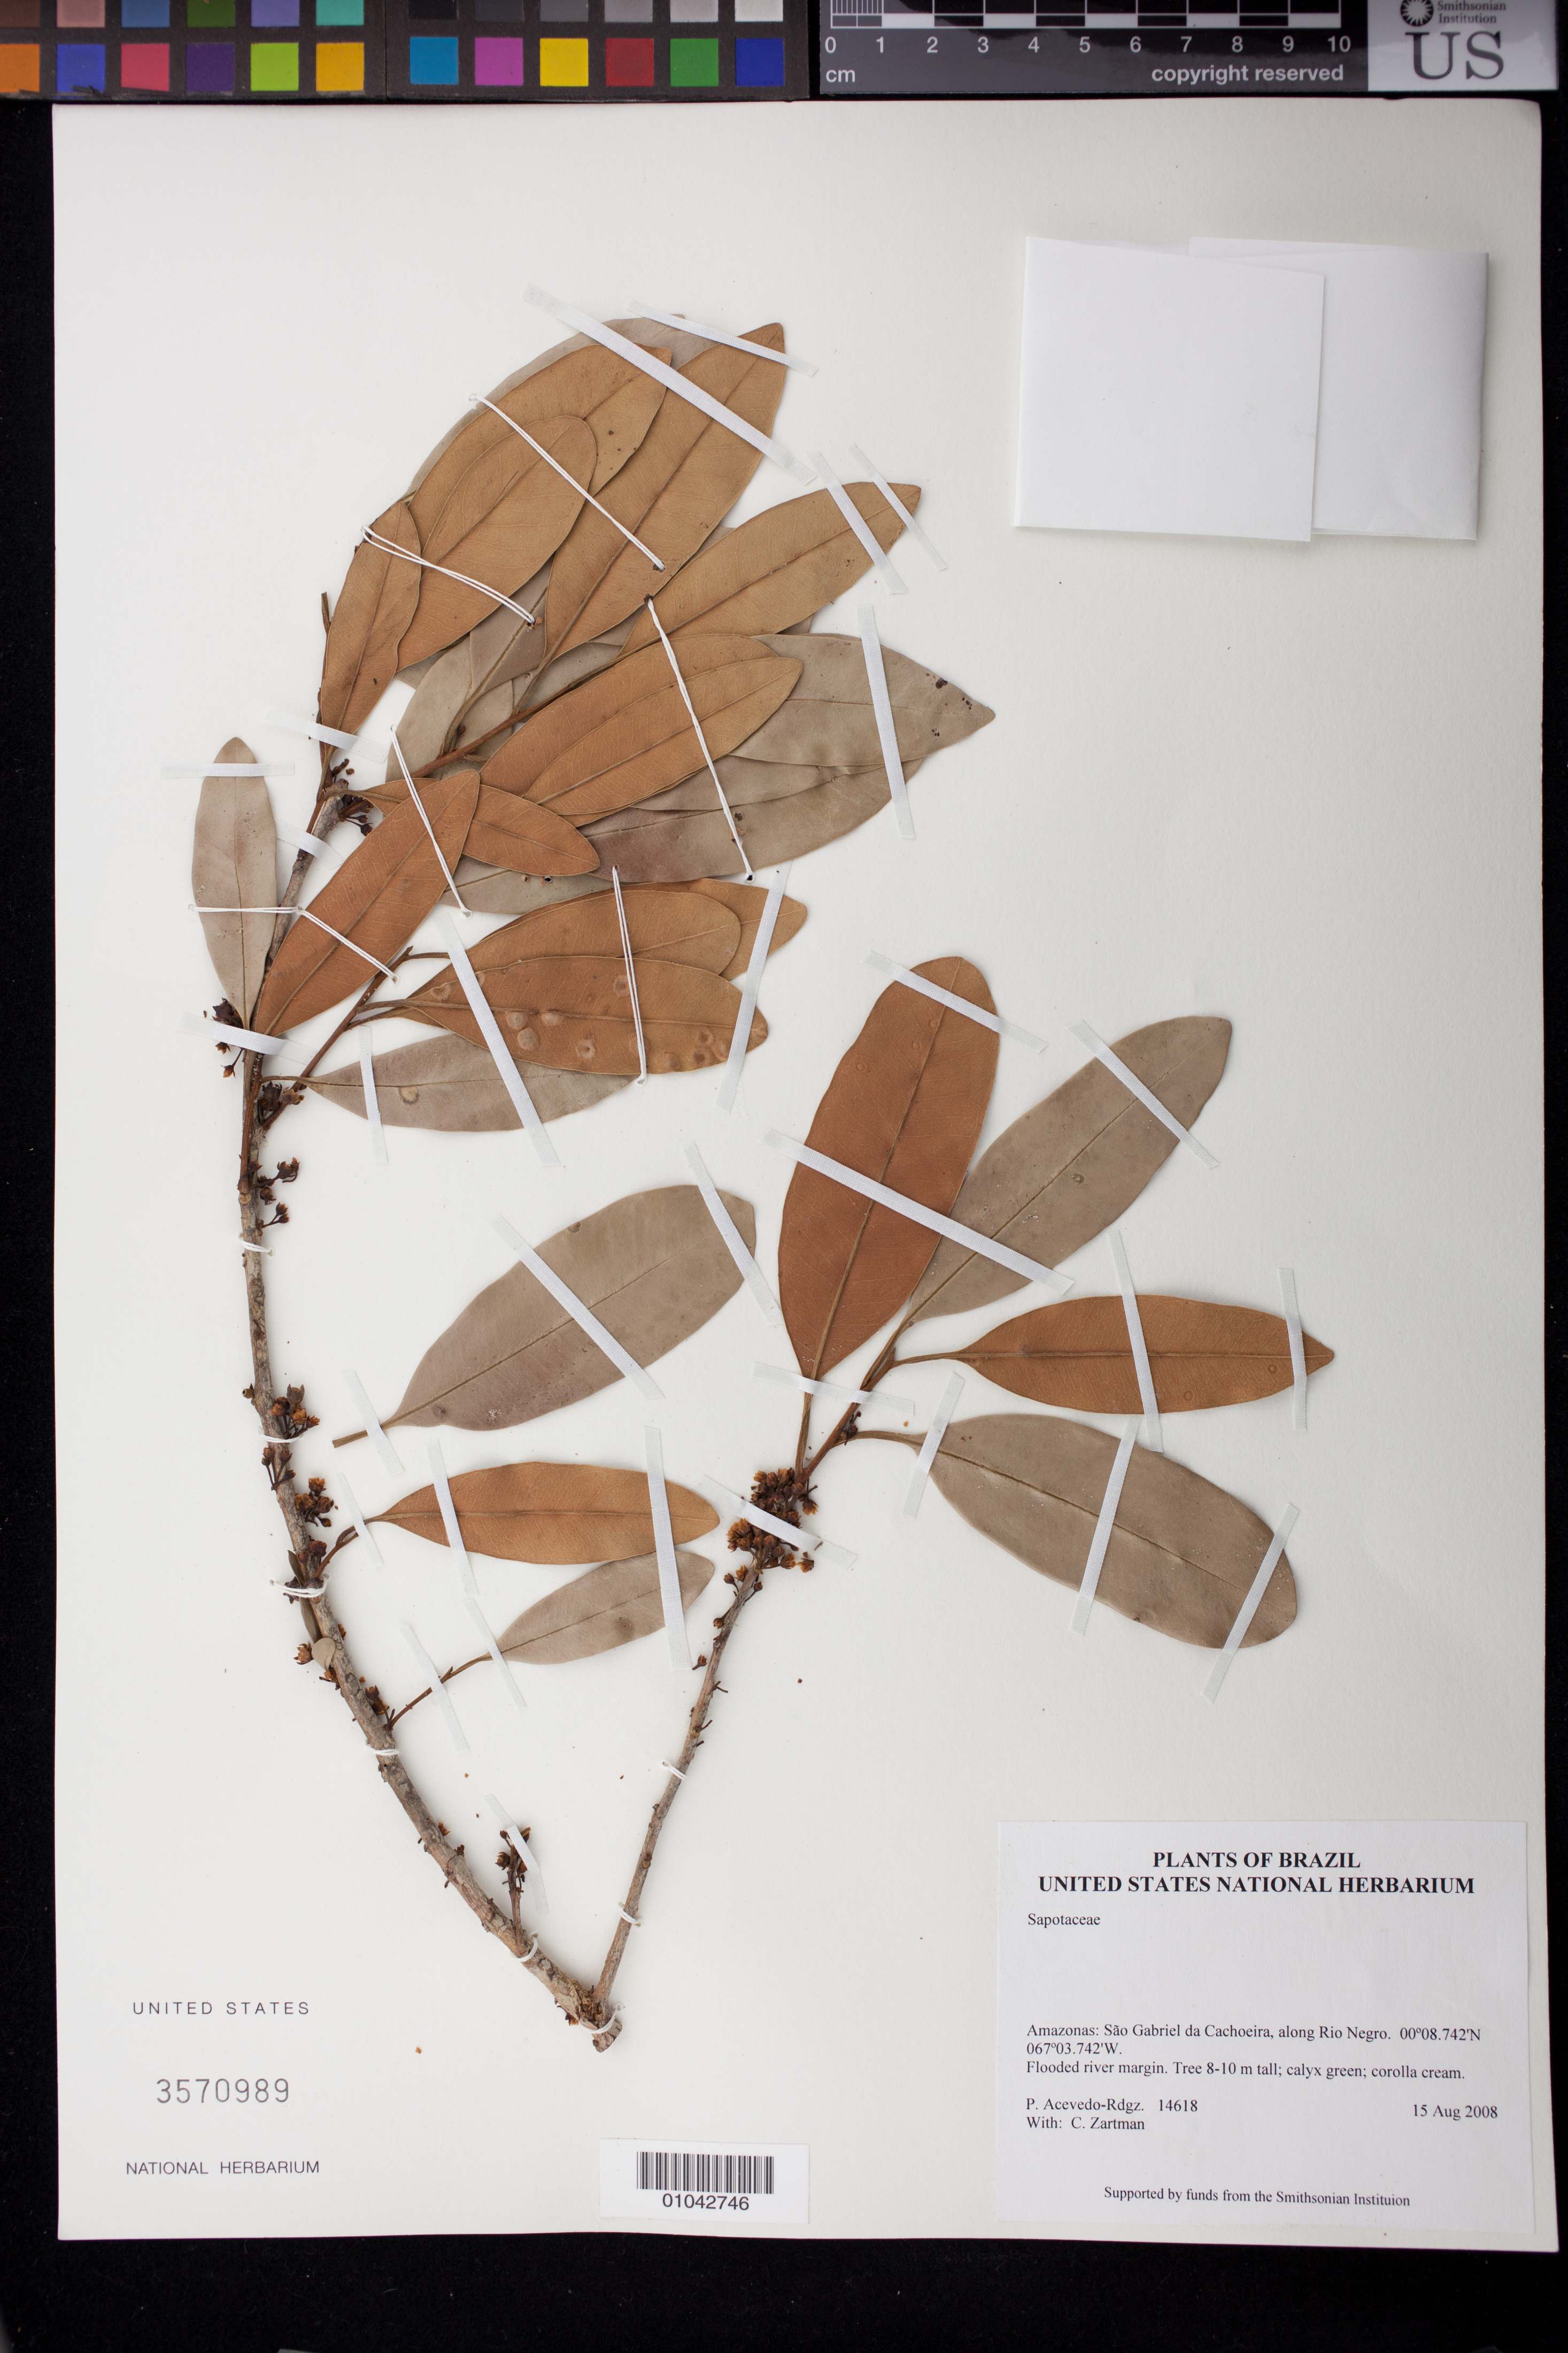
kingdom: Plantae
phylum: Tracheophyta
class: Magnoliopsida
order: Ericales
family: Sapotaceae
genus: Pouteria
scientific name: Pouteria pachyphylla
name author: T.D. Penn.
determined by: Ramos, J. F.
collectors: P. Acevedo-Rodr. & C. Zartman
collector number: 14618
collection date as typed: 15 Aug 2008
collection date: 2008-08-15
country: Brazil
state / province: Amazonas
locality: Amazonas: São Gabriel da Cachoeira, along Rio Negro.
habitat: Flooded river margin.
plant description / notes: NY, MO, K, F, US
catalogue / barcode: US 3570989